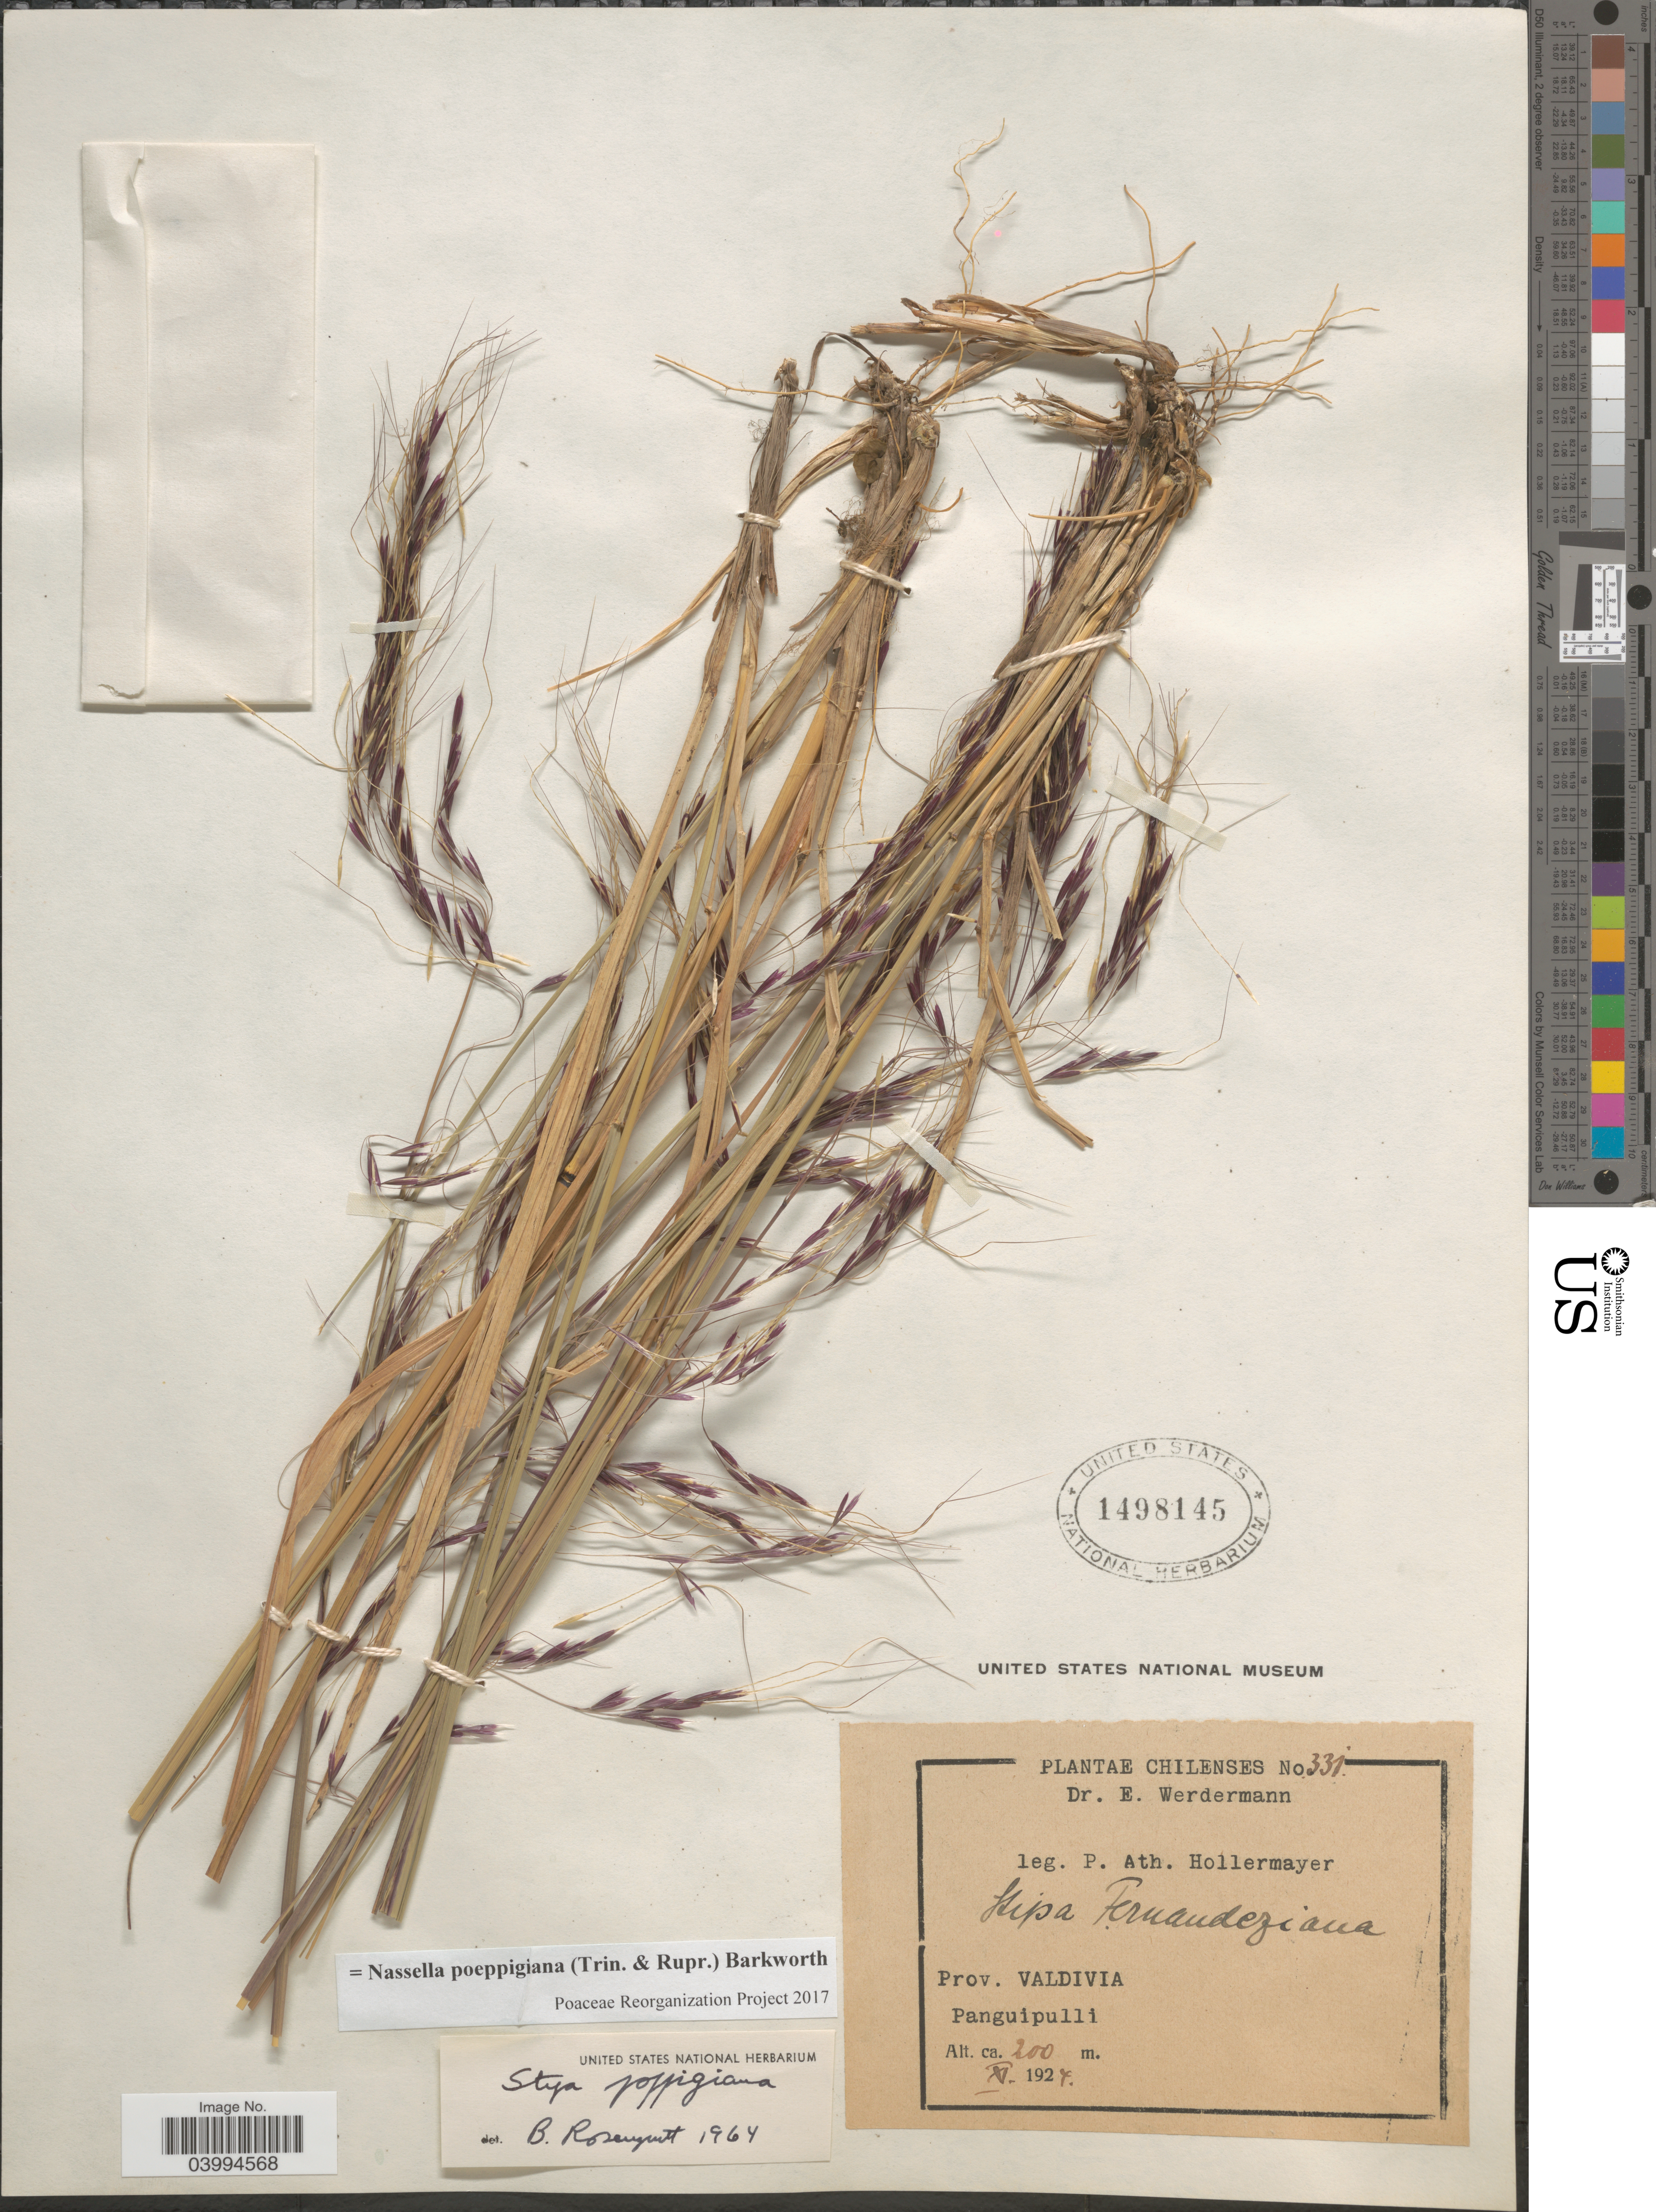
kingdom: Plantae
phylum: Tracheophyta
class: Liliopsida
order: Poales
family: Poaceae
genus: Nassella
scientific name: Nassella poeppigiana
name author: (Trin. & Rupr.) Barkworth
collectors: P. Hollermayer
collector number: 331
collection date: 1924-11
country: Chile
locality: Prov. Valdivia. Panguipulli.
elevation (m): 200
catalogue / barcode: US 1498145